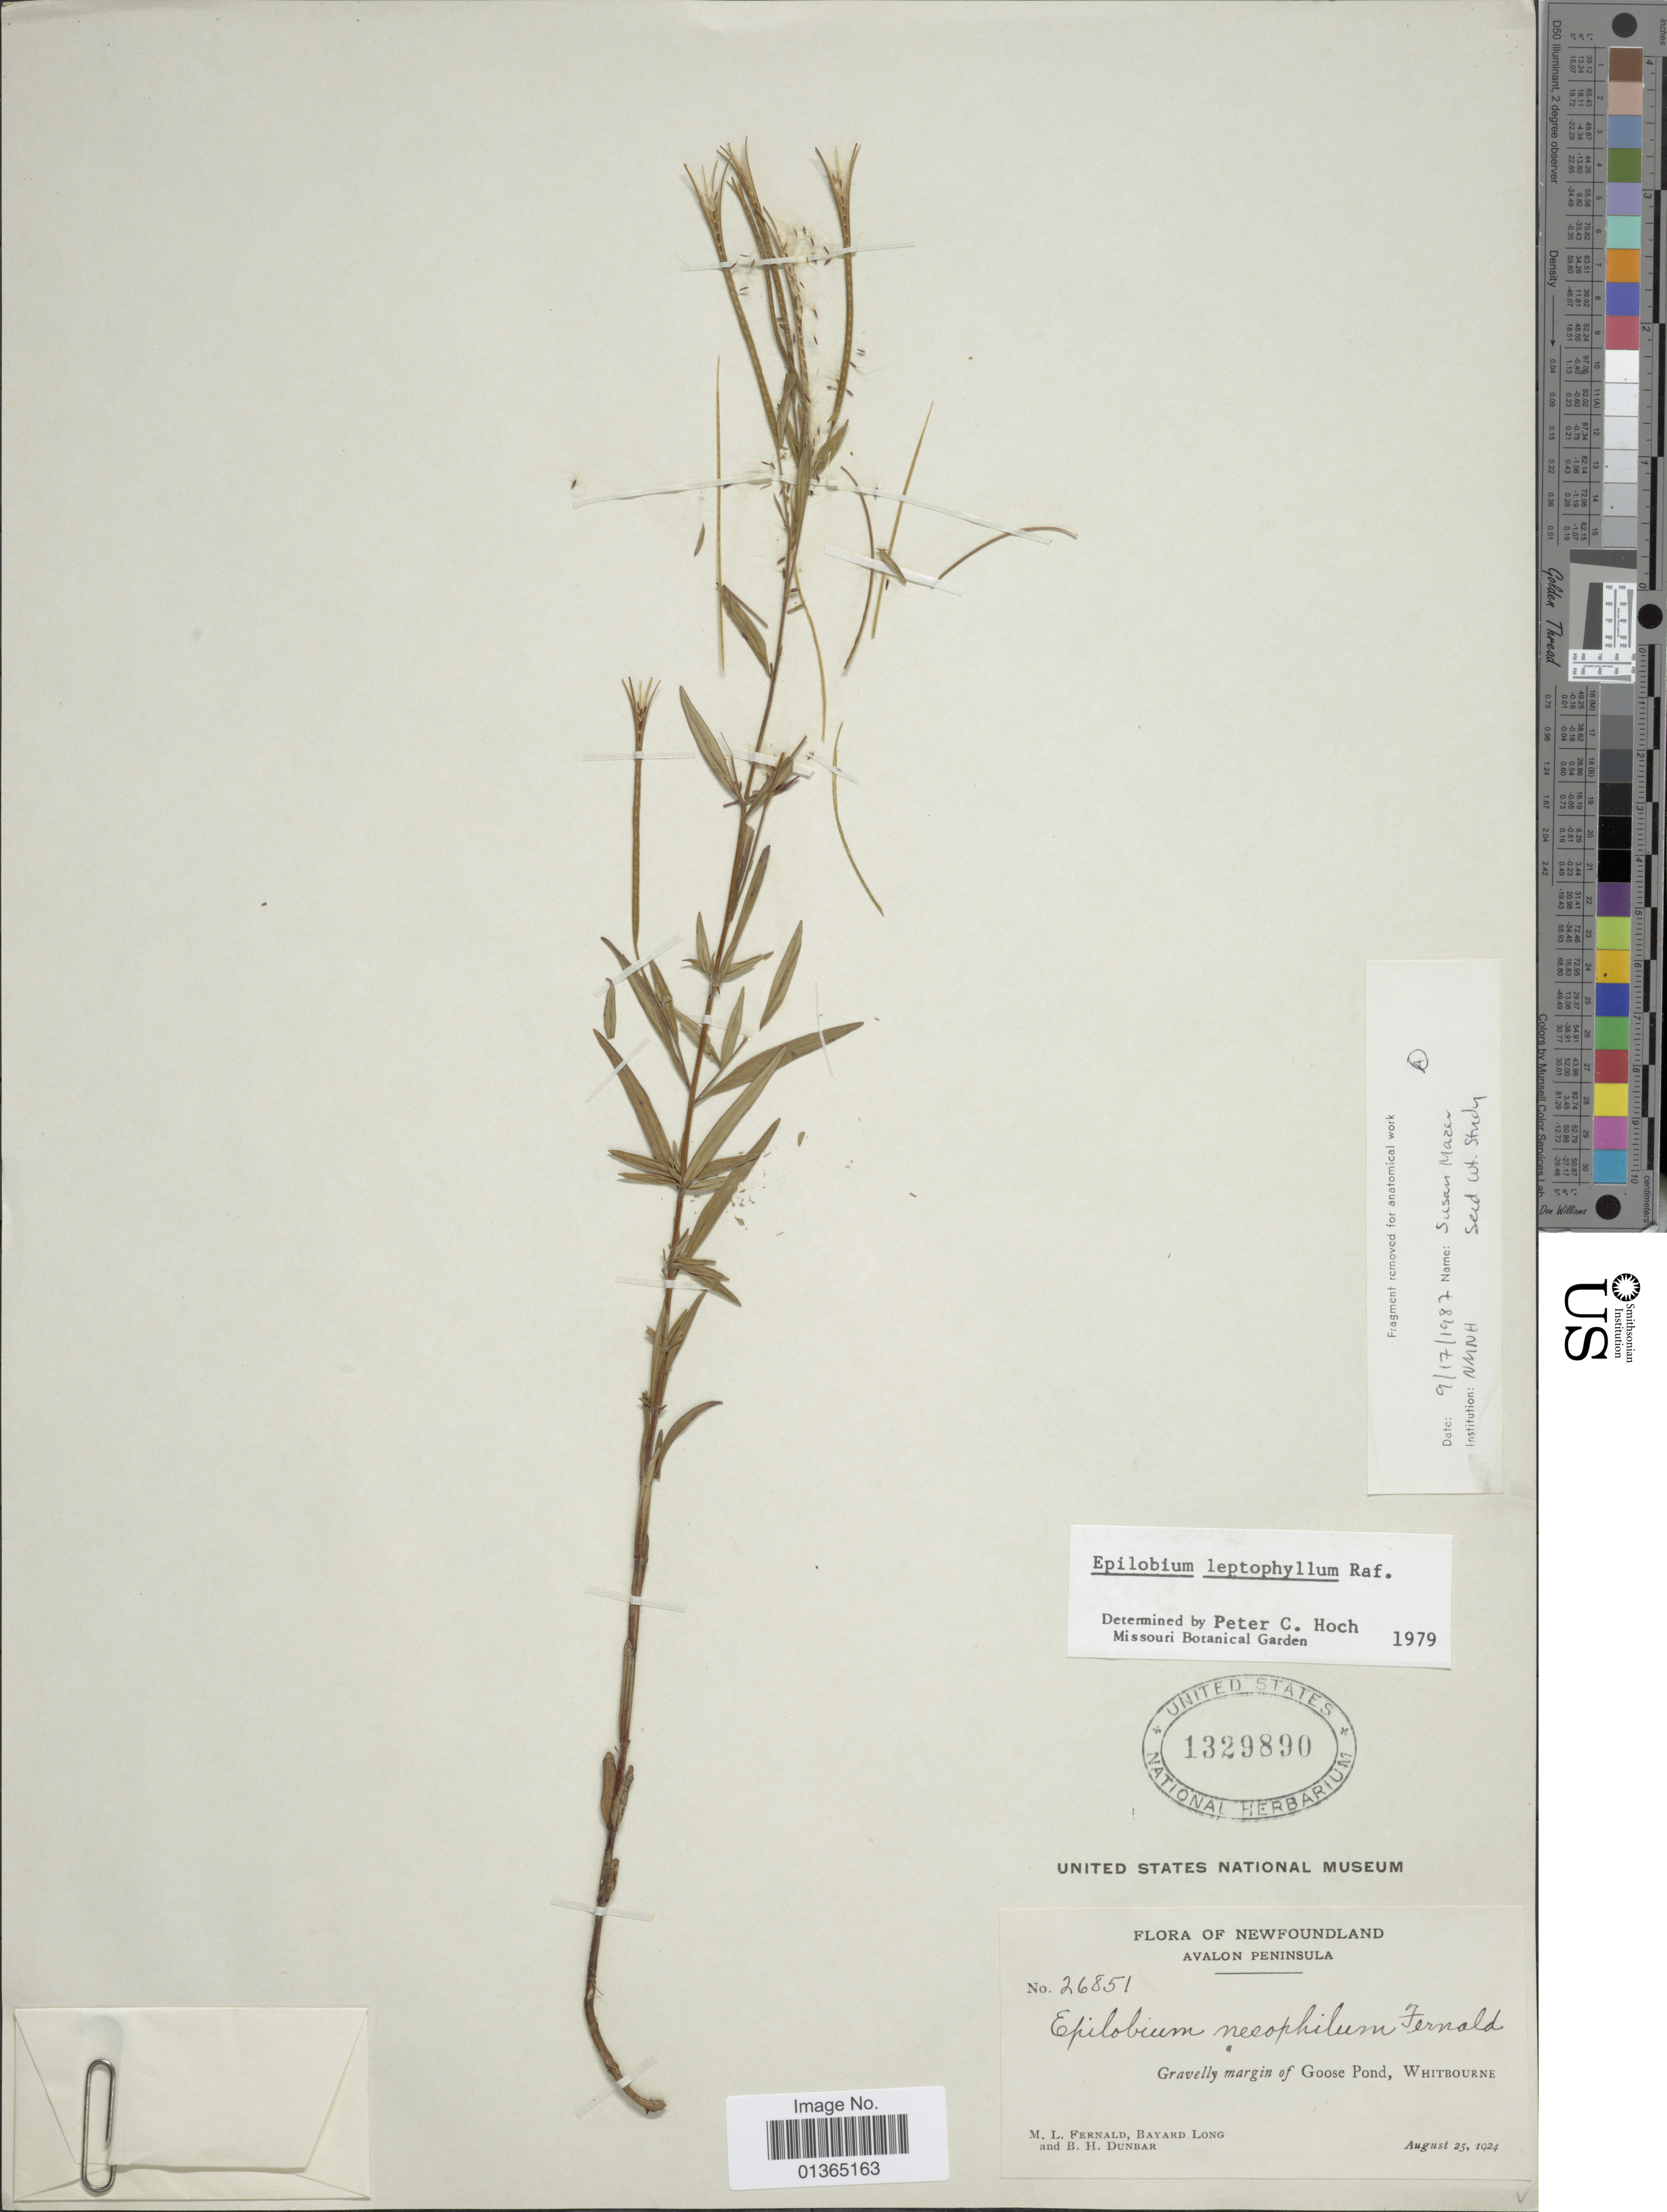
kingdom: Plantae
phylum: Tracheophyta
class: Magnoliopsida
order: Myrtales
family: Onagraceae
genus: Epilobium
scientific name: Epilobium leptophyllum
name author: Raf.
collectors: M. L. Fernald, B. Long & B. Dunbar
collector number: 26851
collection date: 1924-08-25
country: Canada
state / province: Newfoundland and Labrador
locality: Avalon Peninsula. Gravelly margin of Goose Pond, Whitbourne.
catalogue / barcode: US 1329890